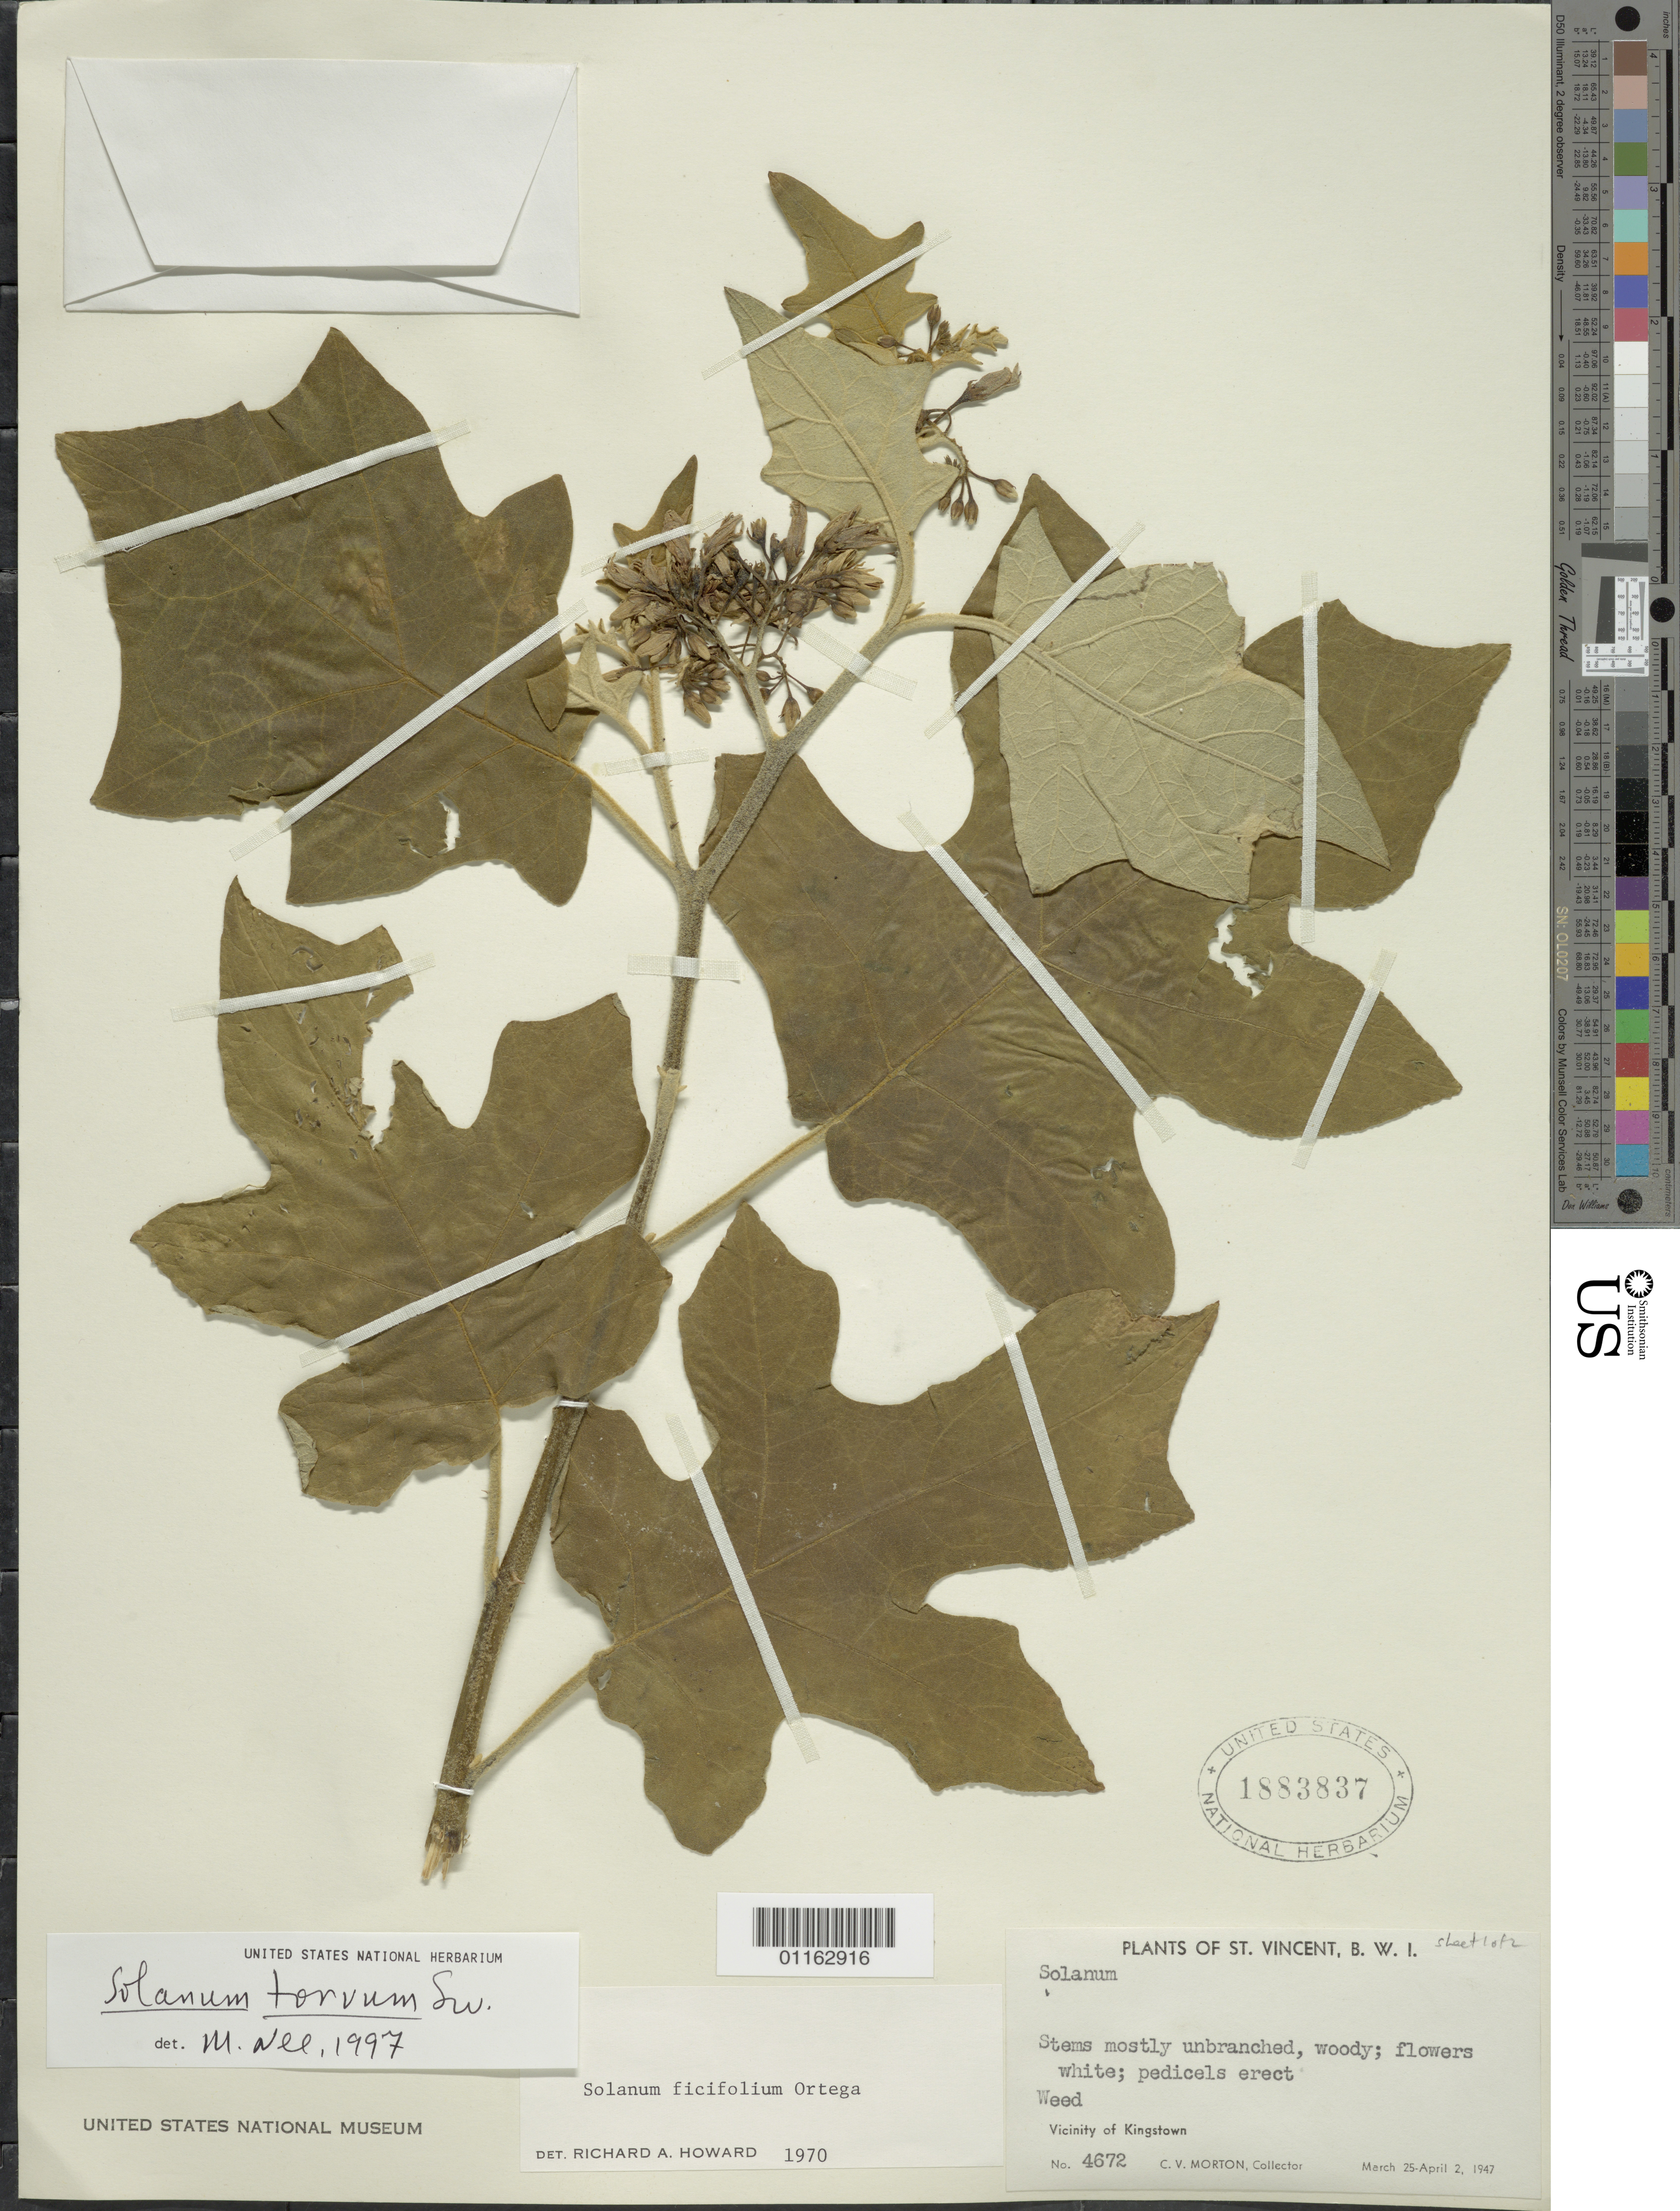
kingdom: Plantae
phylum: Tracheophyta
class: Magnoliopsida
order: Solanales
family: Solanaceae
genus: Solanum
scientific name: Solanum torvum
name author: Sw.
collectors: C. V. Morton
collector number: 4672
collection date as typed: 25 Mar 1947 to 02 Apr 1947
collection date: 1947-03-25/1947-04-02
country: St. Vincent - Grenadines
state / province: Saint George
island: St. Vincent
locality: Vicinity of Kingstown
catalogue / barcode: US 1883837